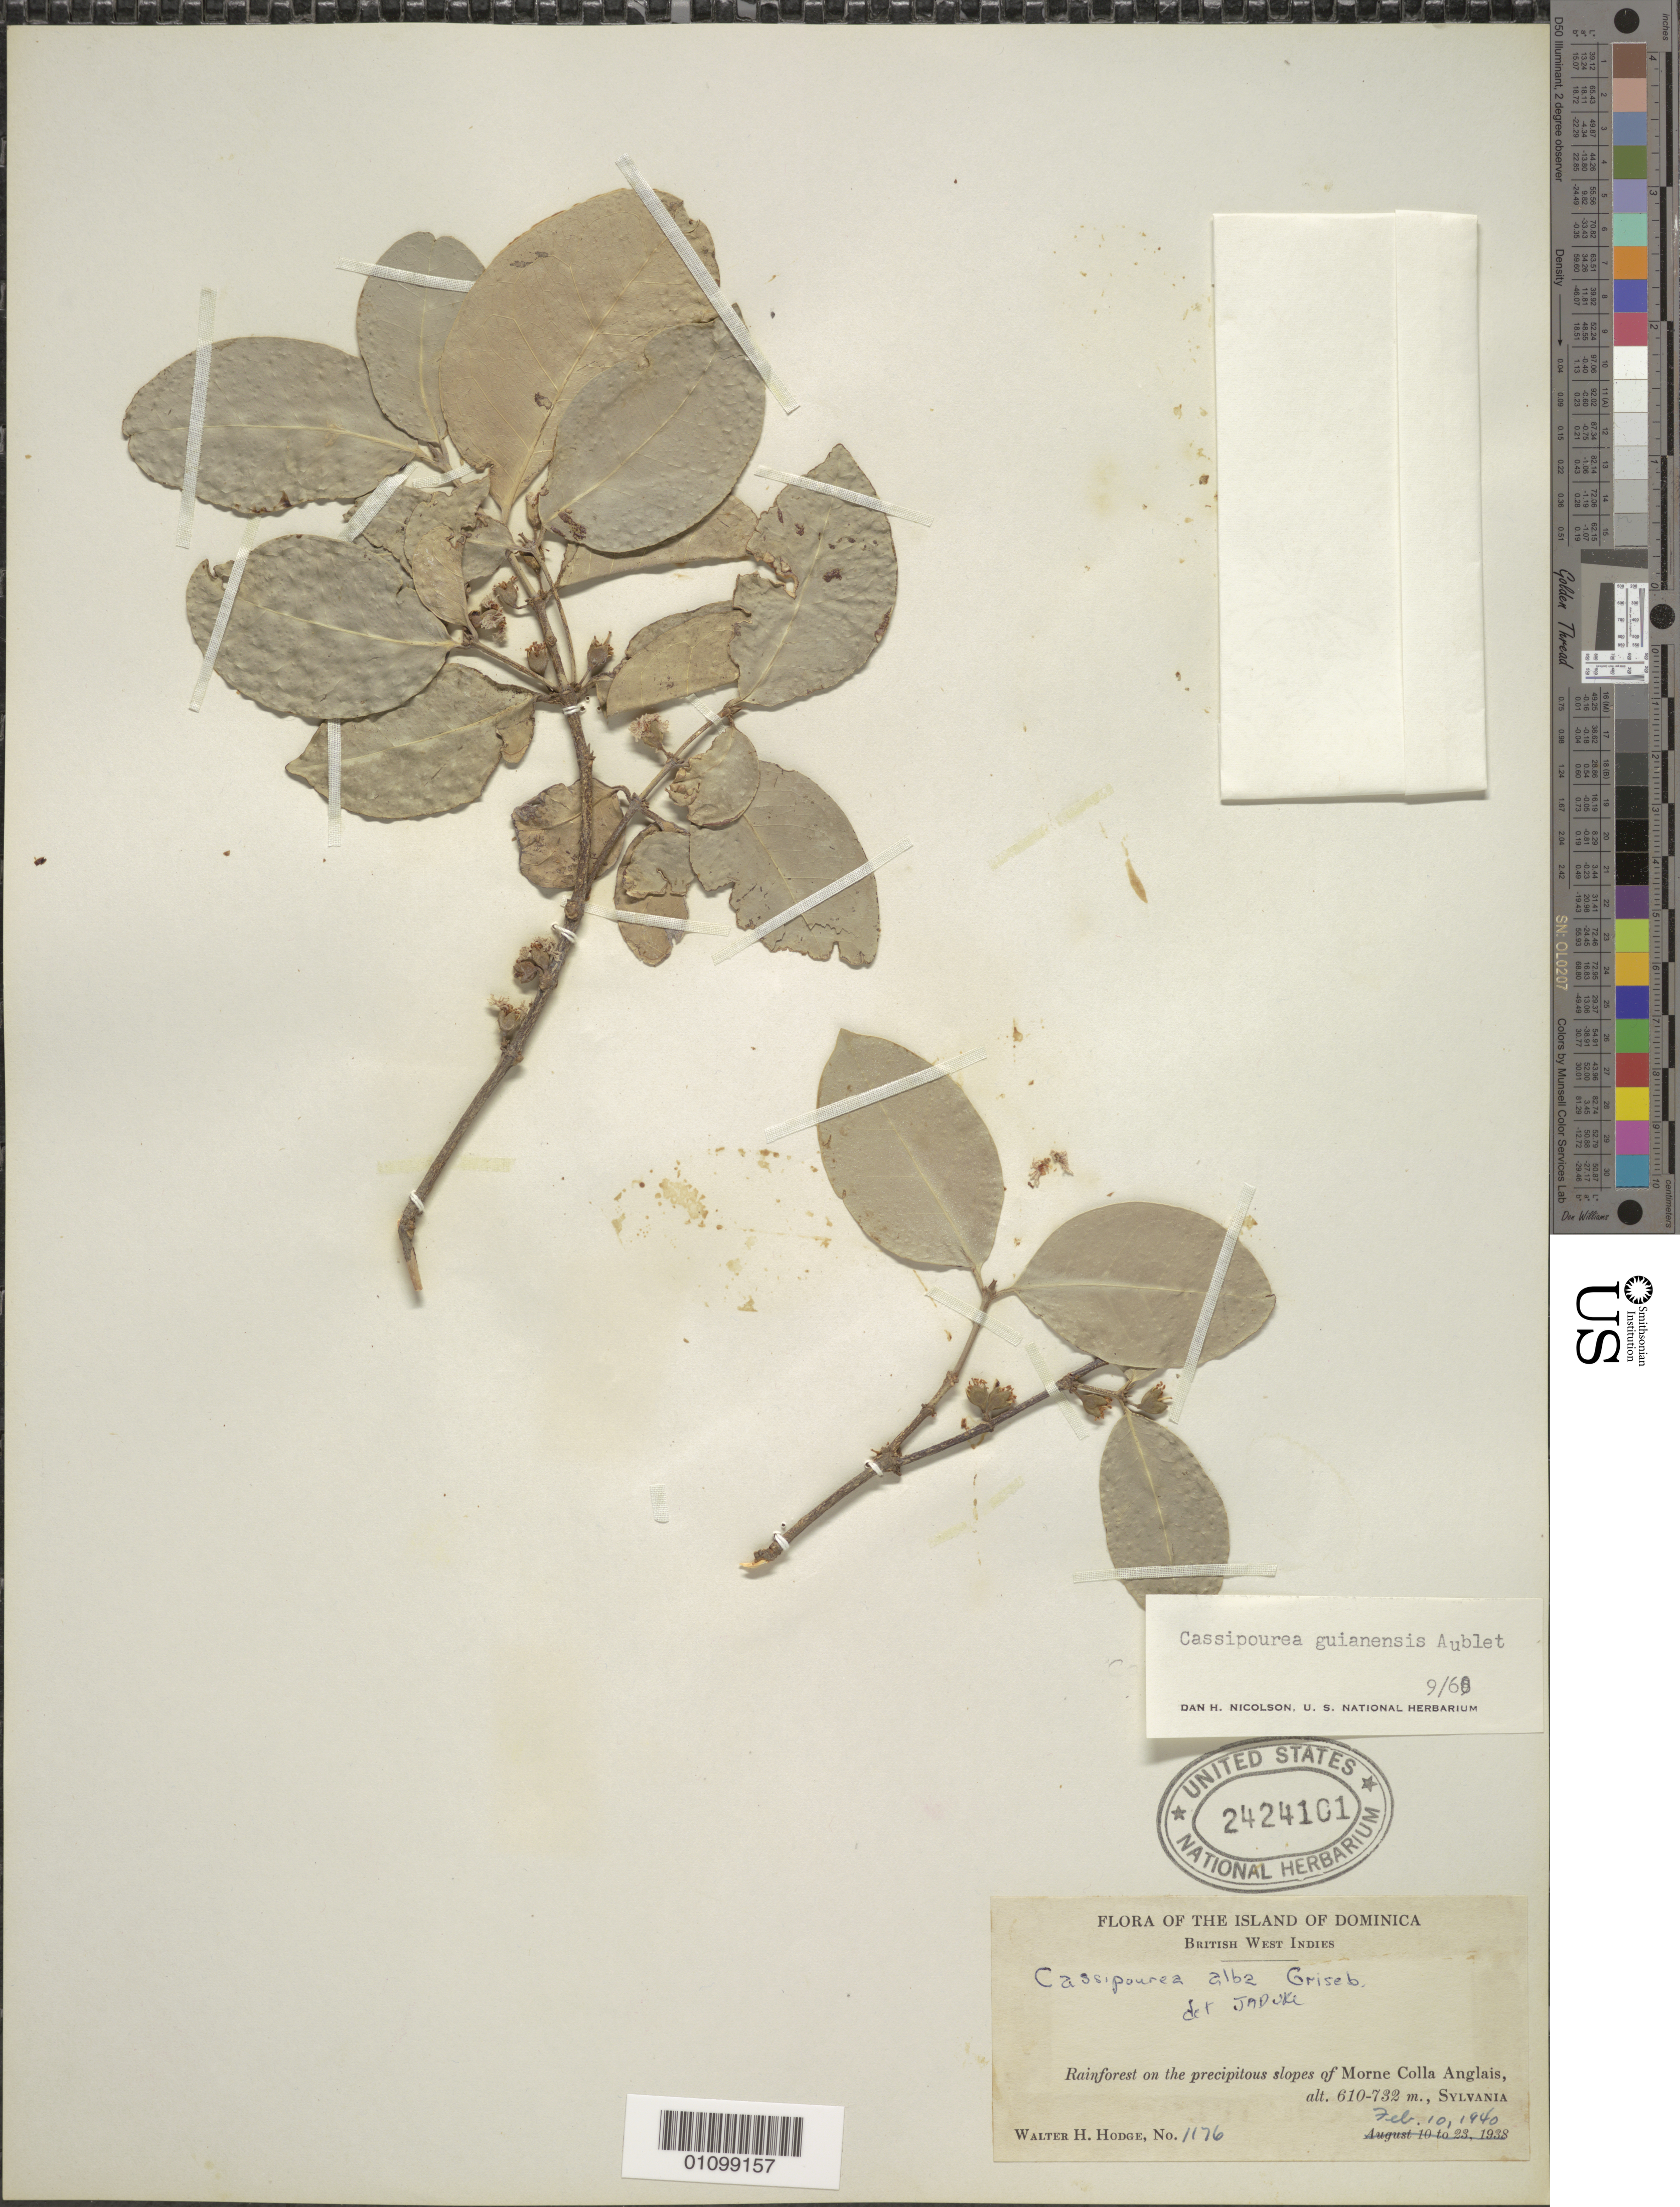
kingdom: Plantae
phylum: Tracheophyta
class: Magnoliopsida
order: Malpighiales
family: Rhizophoraceae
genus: Cassipourea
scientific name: Cassipourea guianensis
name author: Aubl.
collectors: W. Hodge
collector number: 1176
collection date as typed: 10 Feb 1940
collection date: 1940-02-10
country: Dominica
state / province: St. Paul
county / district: Sylvania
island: Dominica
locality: Rainforest on the precipitous slopes of Morne Colla Anglais.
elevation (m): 610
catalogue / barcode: US 2424101